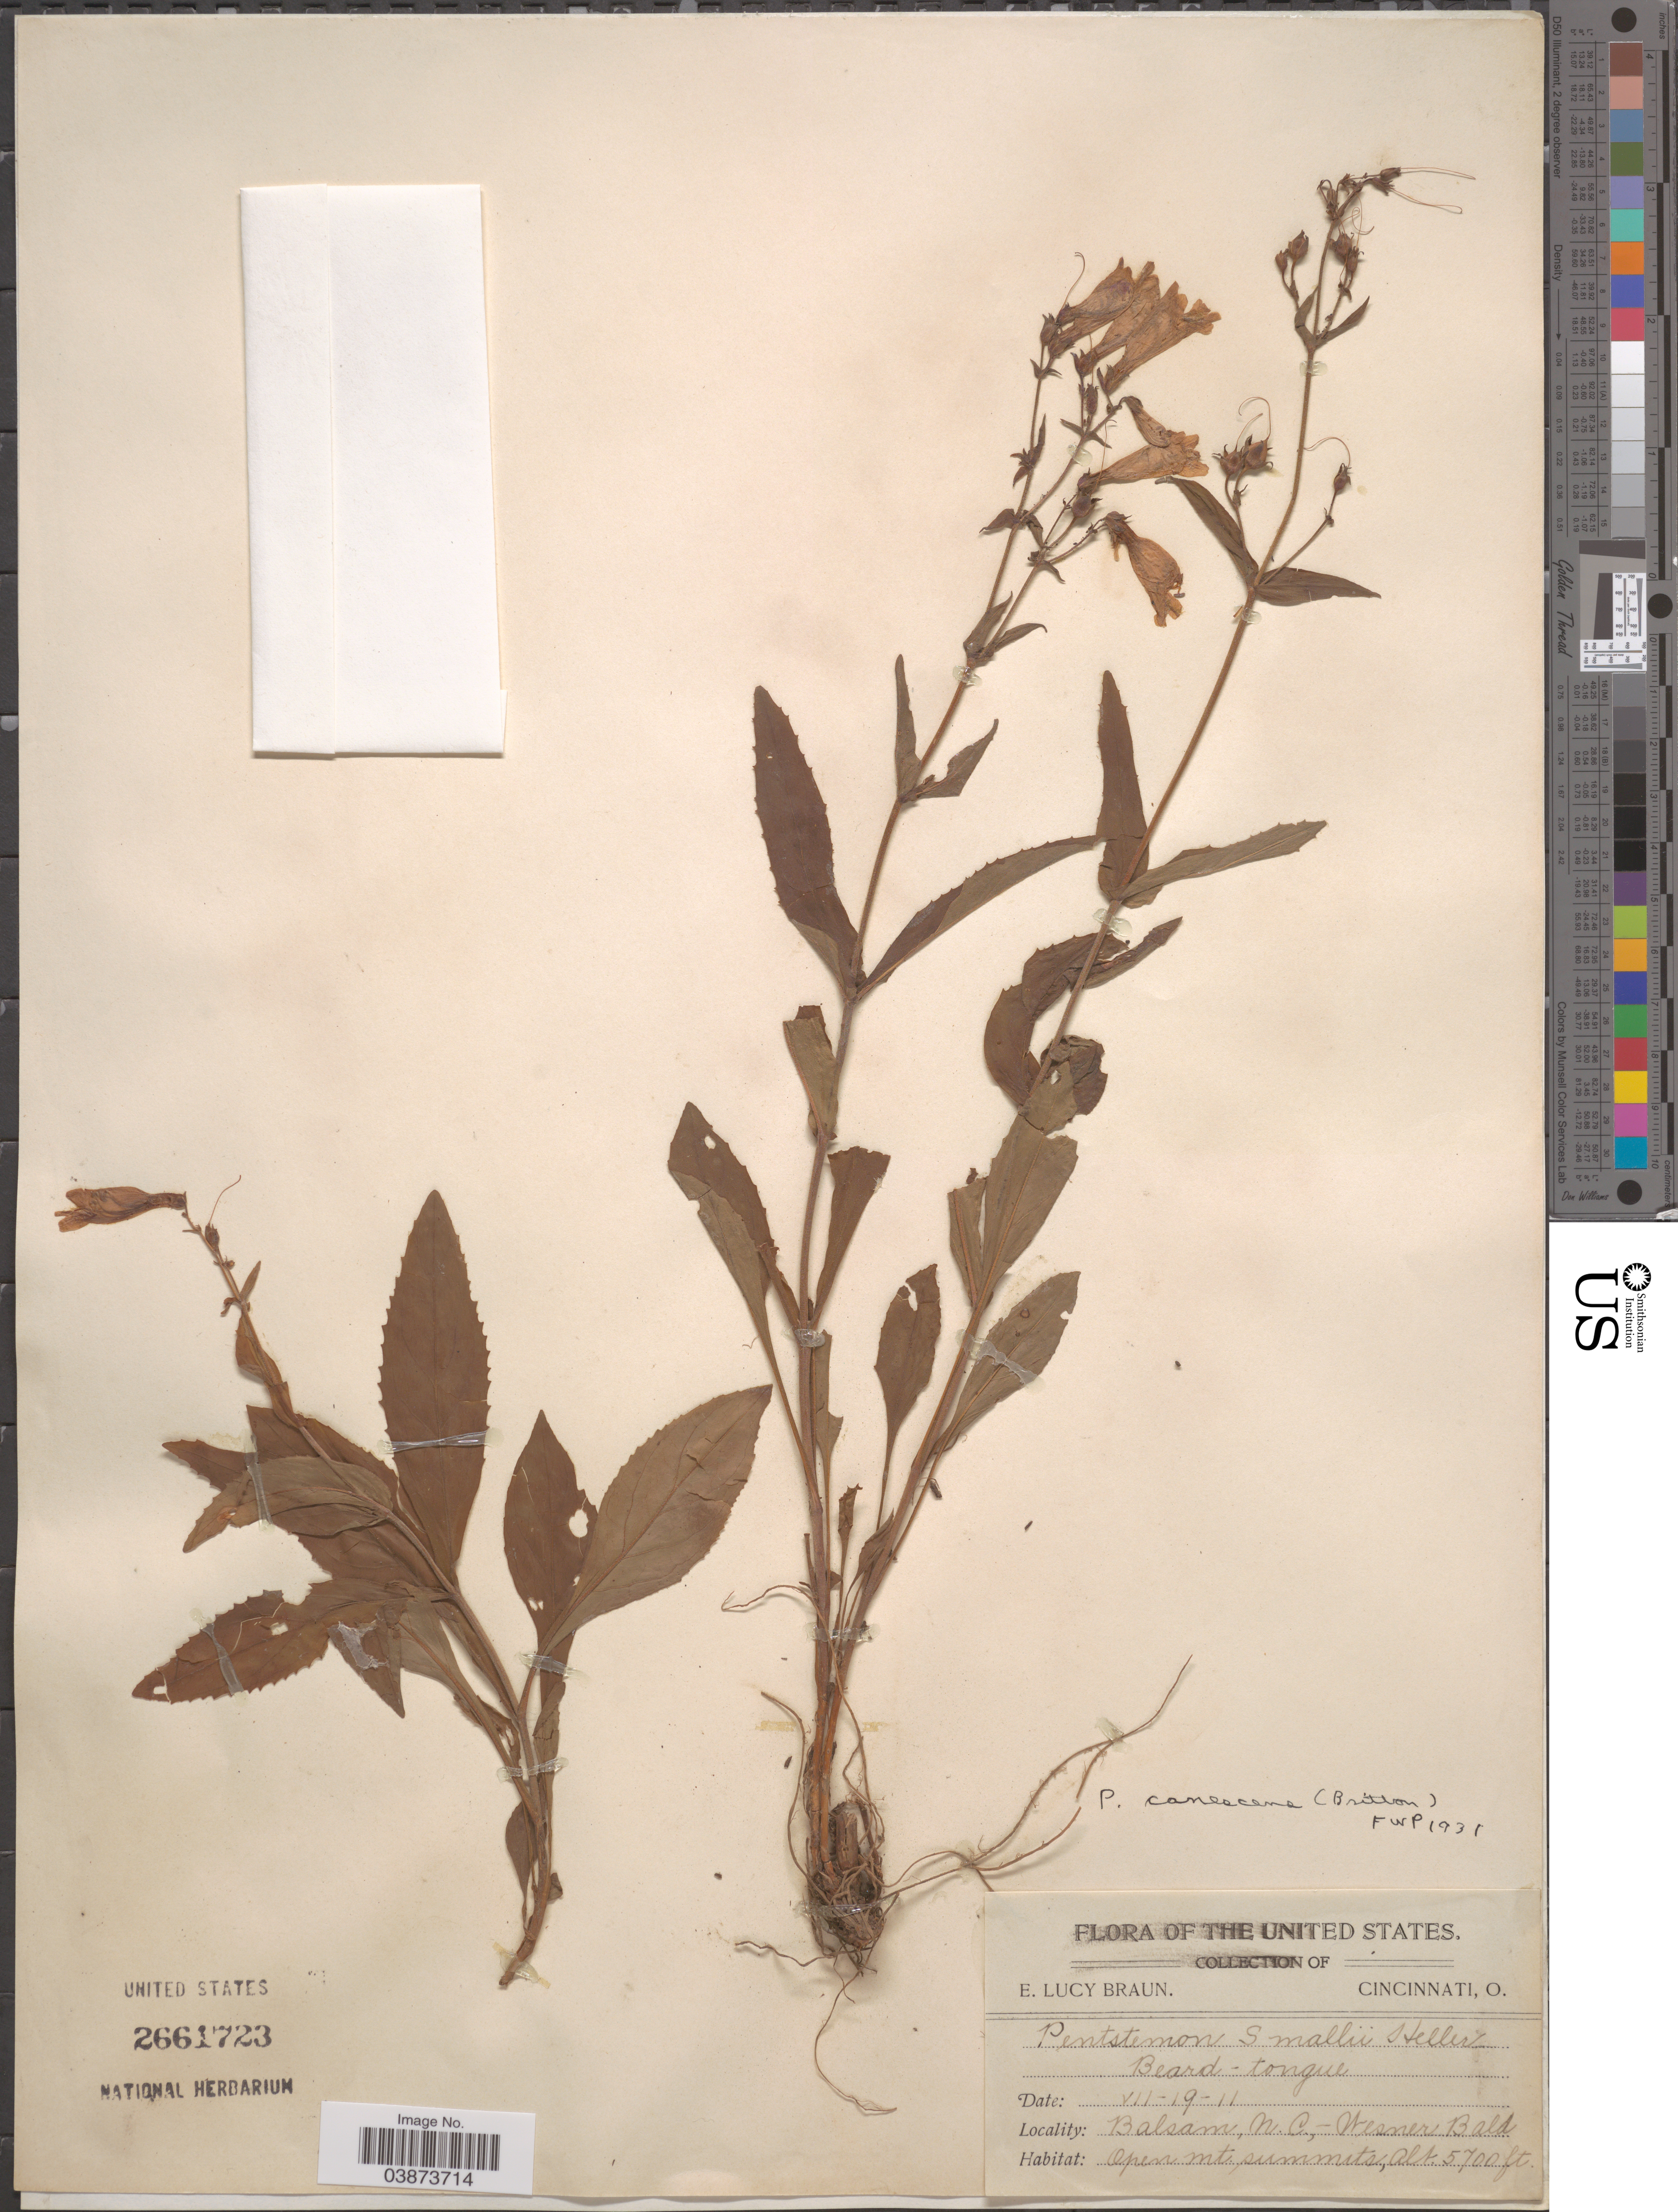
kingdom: Plantae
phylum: Tracheophyta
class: Magnoliopsida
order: Lamiales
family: Plantaginaceae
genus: Penstemon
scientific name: Penstemon canescens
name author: L.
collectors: E. L. Braun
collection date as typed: Transcribed d/m/y: 19/7/11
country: United States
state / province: North Carolina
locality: Balsam, Wesner Bald. Open mt summits.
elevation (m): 1737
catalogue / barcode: US 2661723